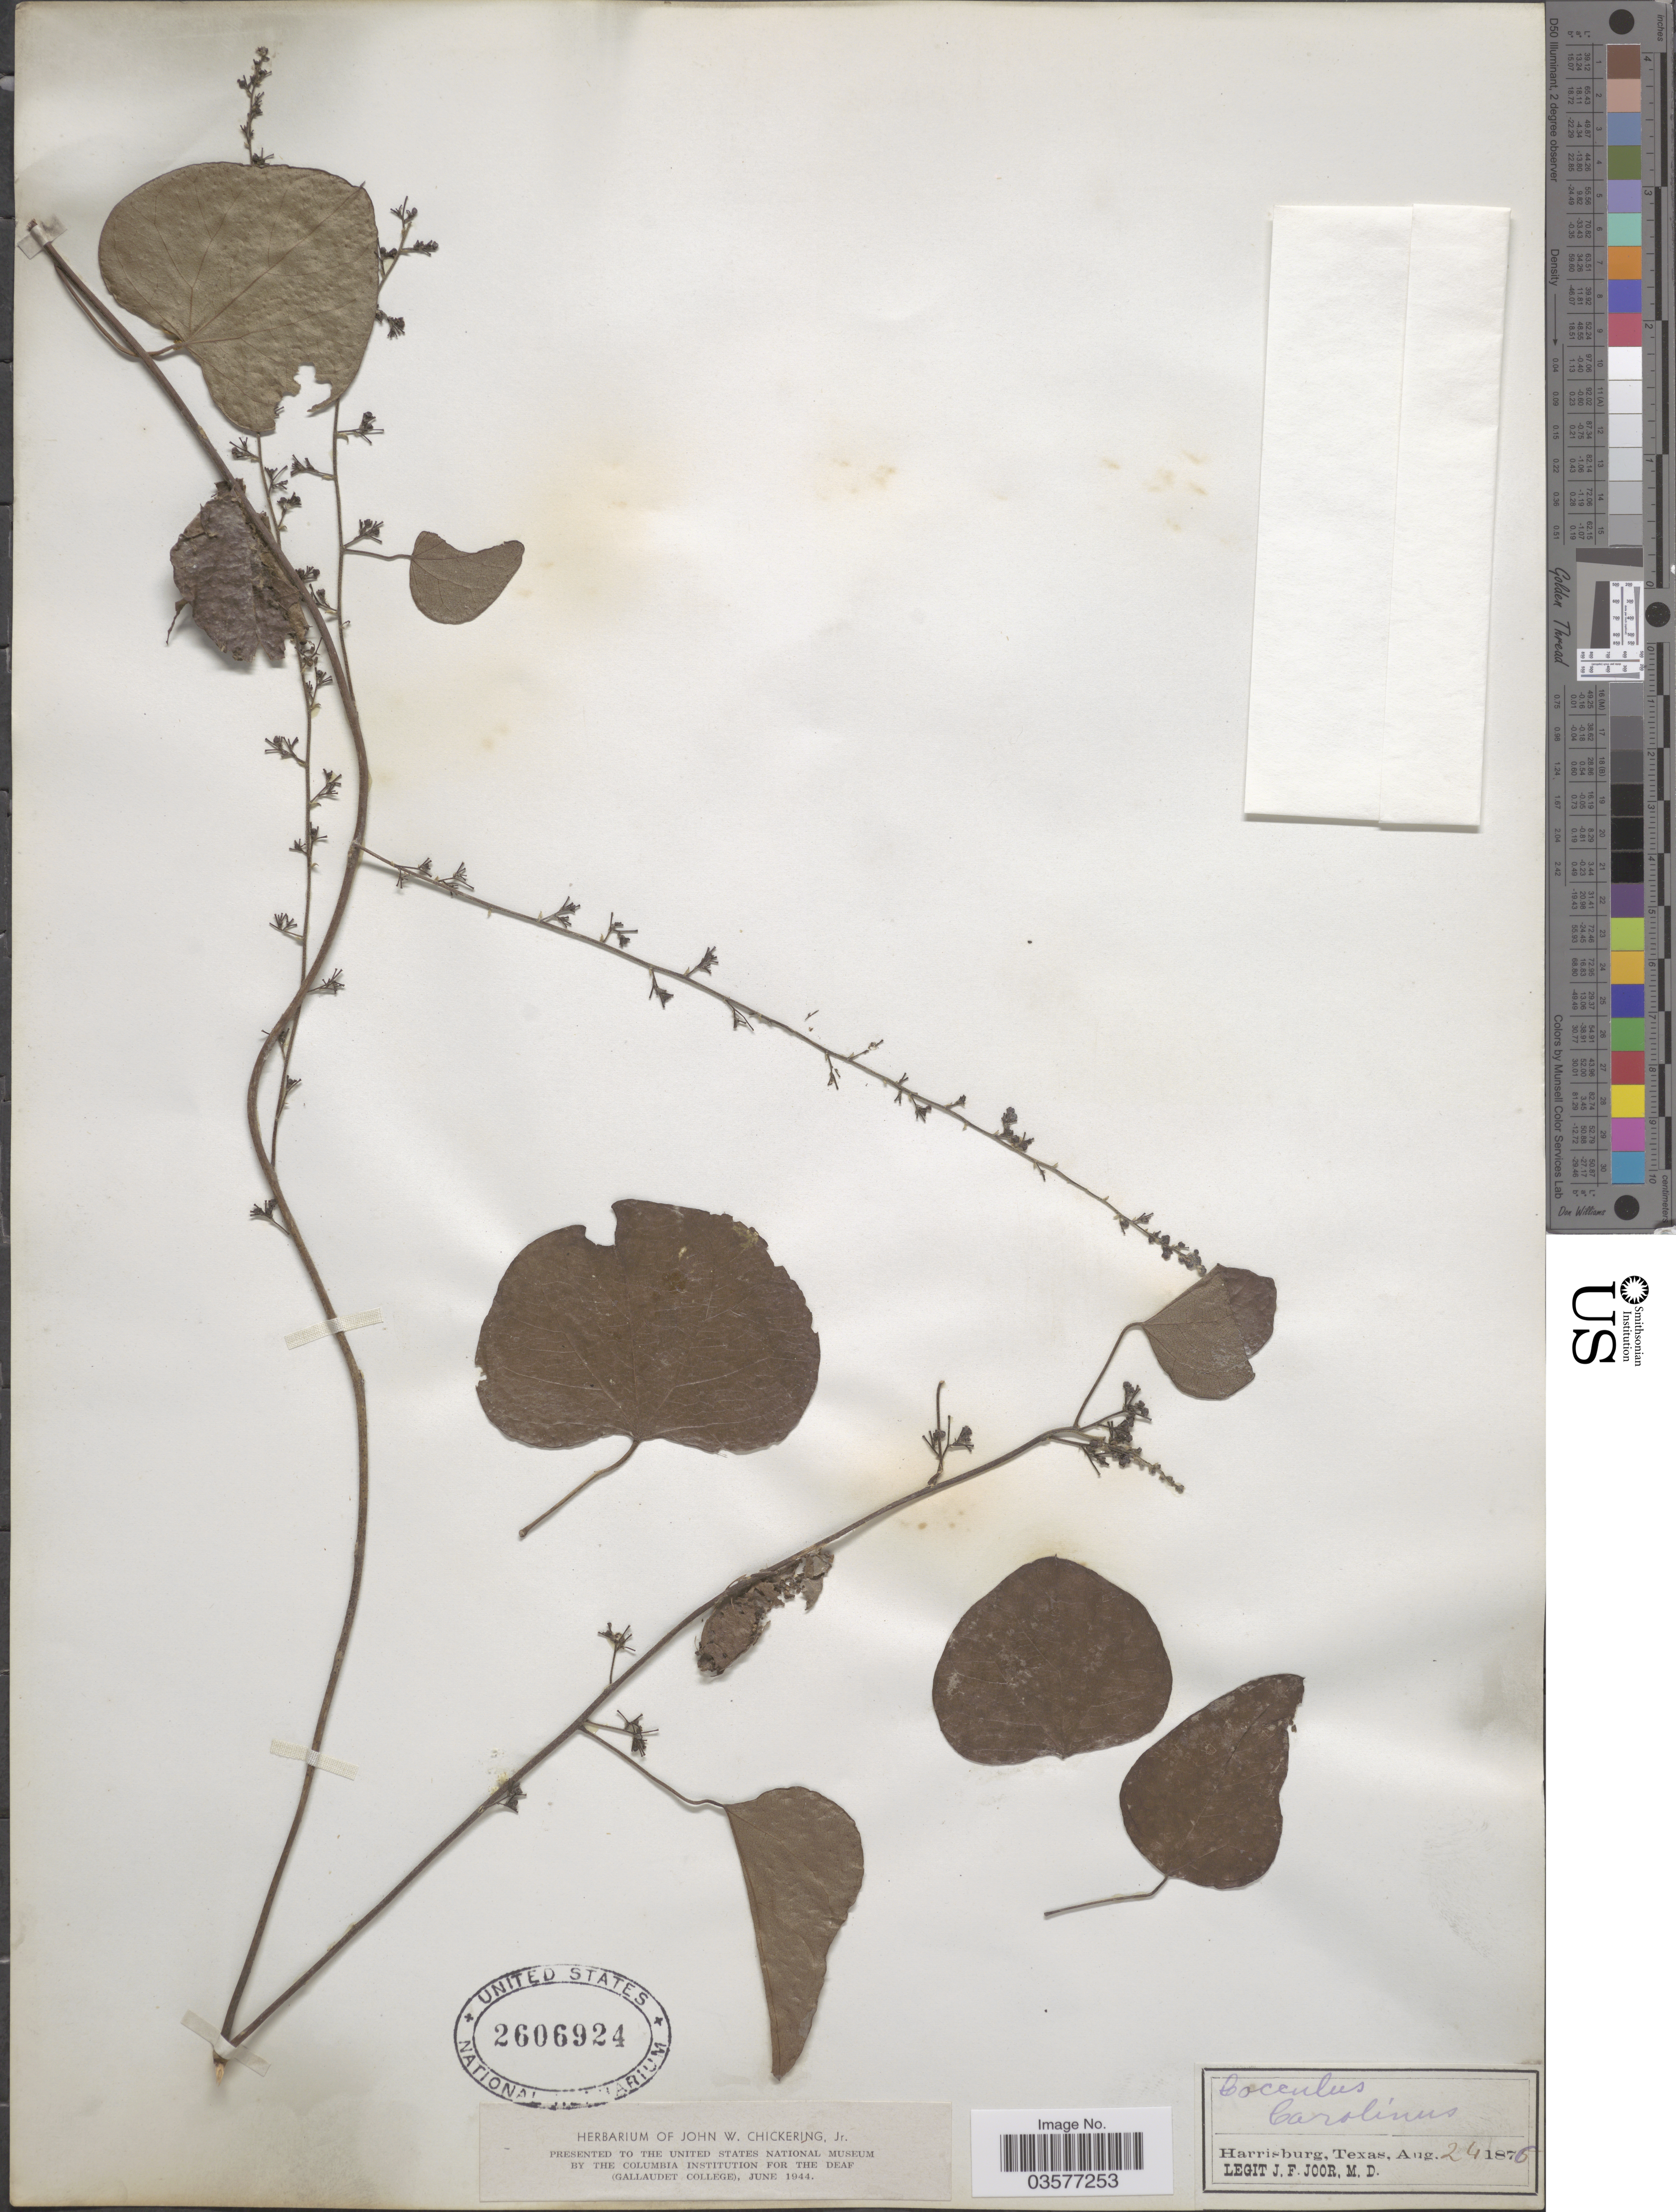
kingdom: Plantae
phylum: Tracheophyta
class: Magnoliopsida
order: Ranunculales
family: Menispermaceae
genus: Cocculus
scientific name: Cocculus carolinus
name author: (L.) DC.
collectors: J. F. Joor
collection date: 1876-08-24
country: United States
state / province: Texas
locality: Harrisburg.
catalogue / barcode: US 2606924